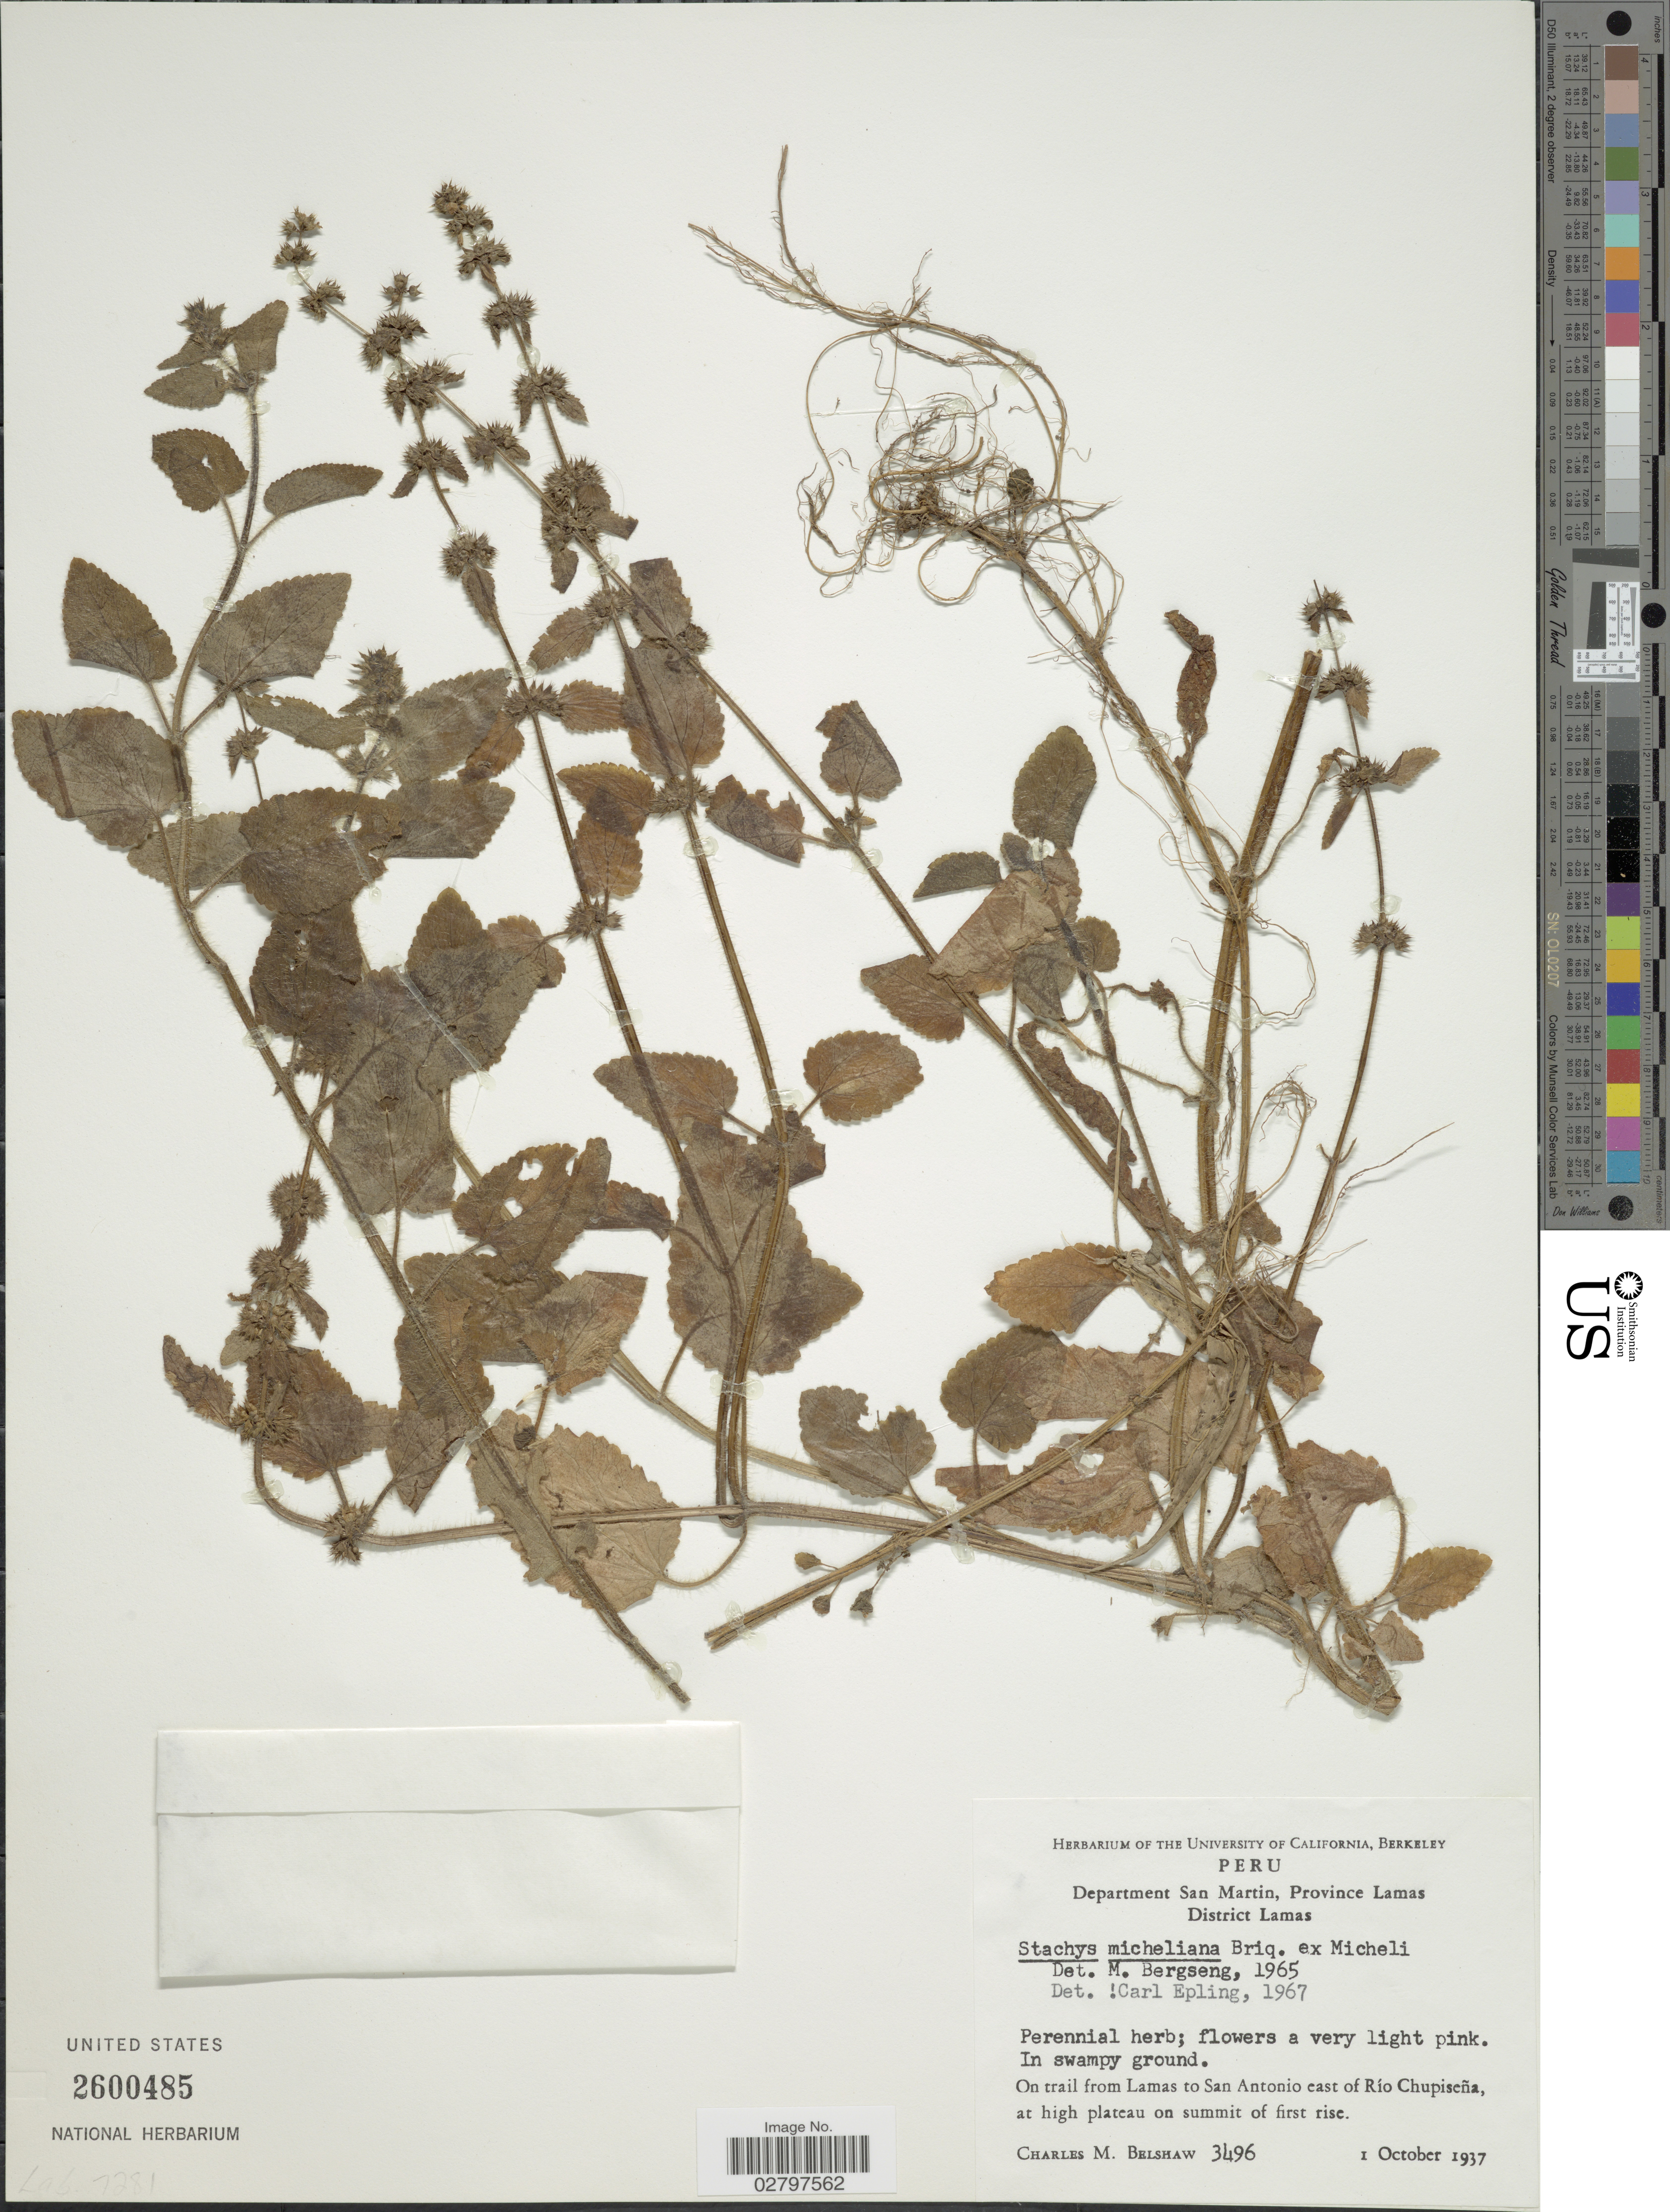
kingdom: Plantae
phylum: Tracheophyta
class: Magnoliopsida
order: Lamiales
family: Lamiaceae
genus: Stachys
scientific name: Stachys micheliana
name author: Briq. ex Micheli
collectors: C. Shaw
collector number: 3496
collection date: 1937-10-01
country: Peru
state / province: San Martín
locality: Department San Martin, Province Lamas, District Lamas, on trail from Lamas to San Antonio east of Río Chupiseña, at high plateau on summit of first rise.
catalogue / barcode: US 2600485